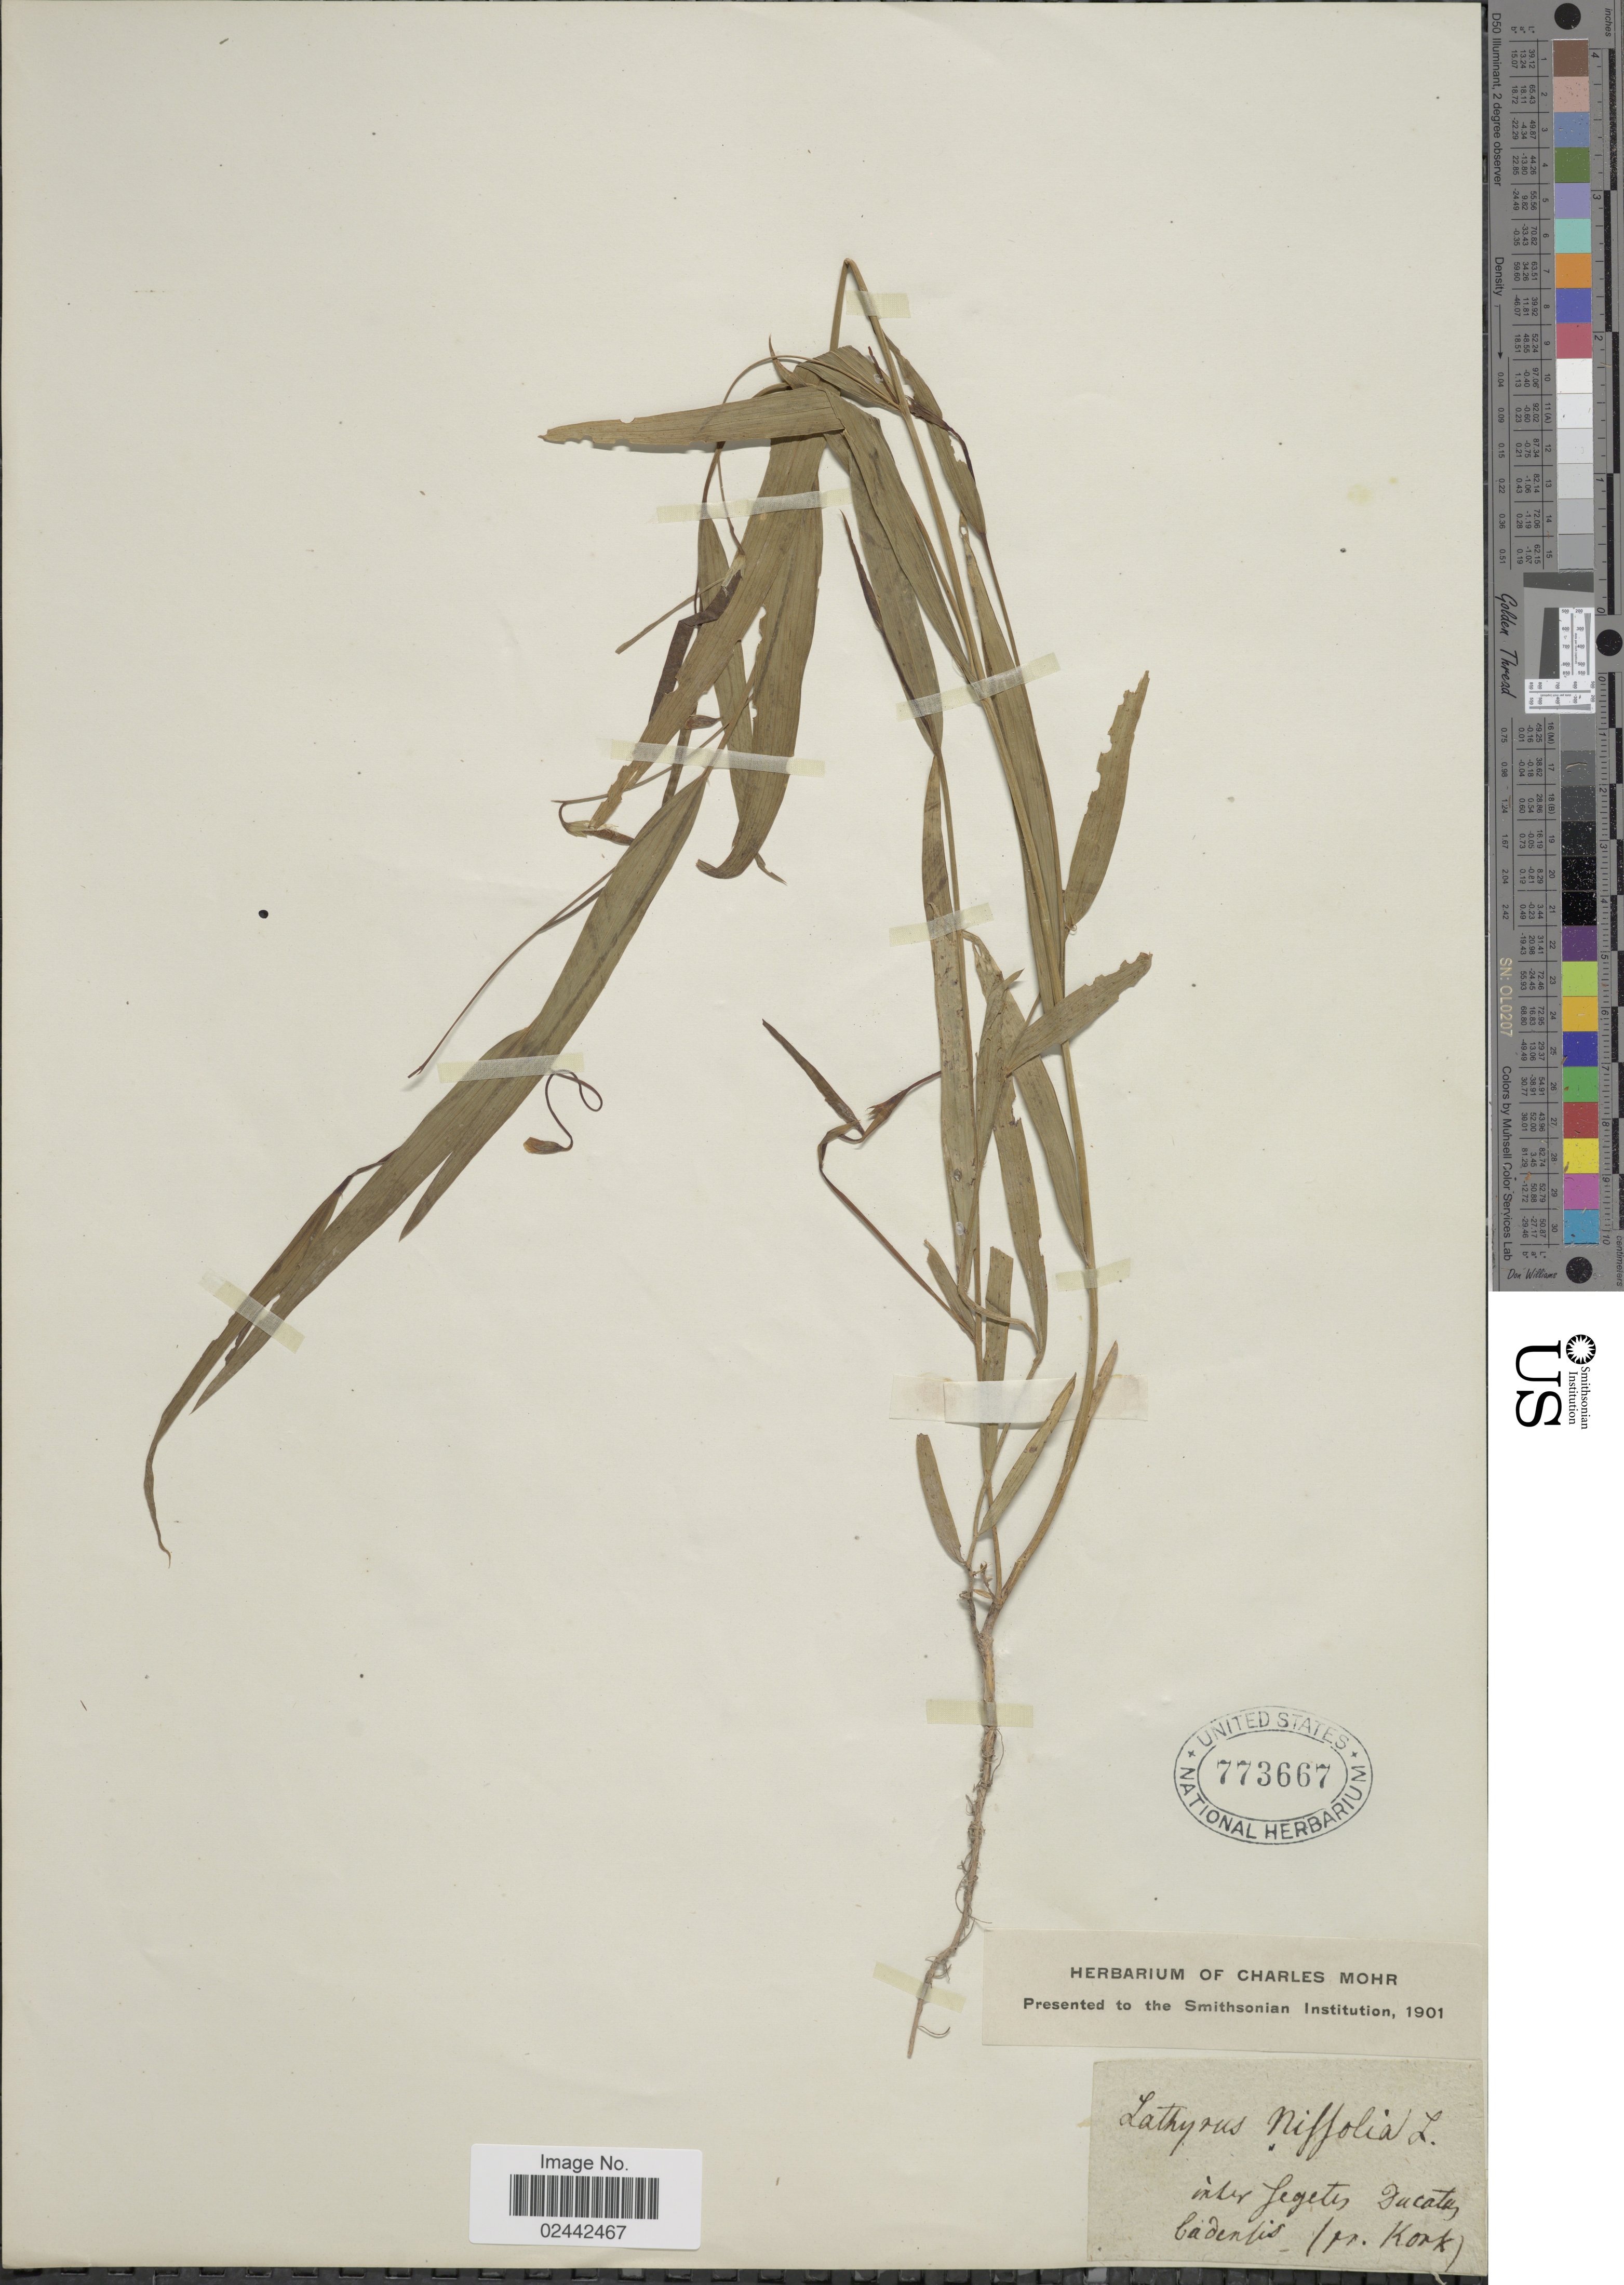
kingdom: Plantae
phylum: Tracheophyta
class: Magnoliopsida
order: Fabales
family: Fabaceae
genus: Lathyrus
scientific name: Lathyrus nissolia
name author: L.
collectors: ex herb. Charles Mohr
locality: Inter fegetis Ducates Cadentis (pr. Kork) [interpreted]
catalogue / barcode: US 773667